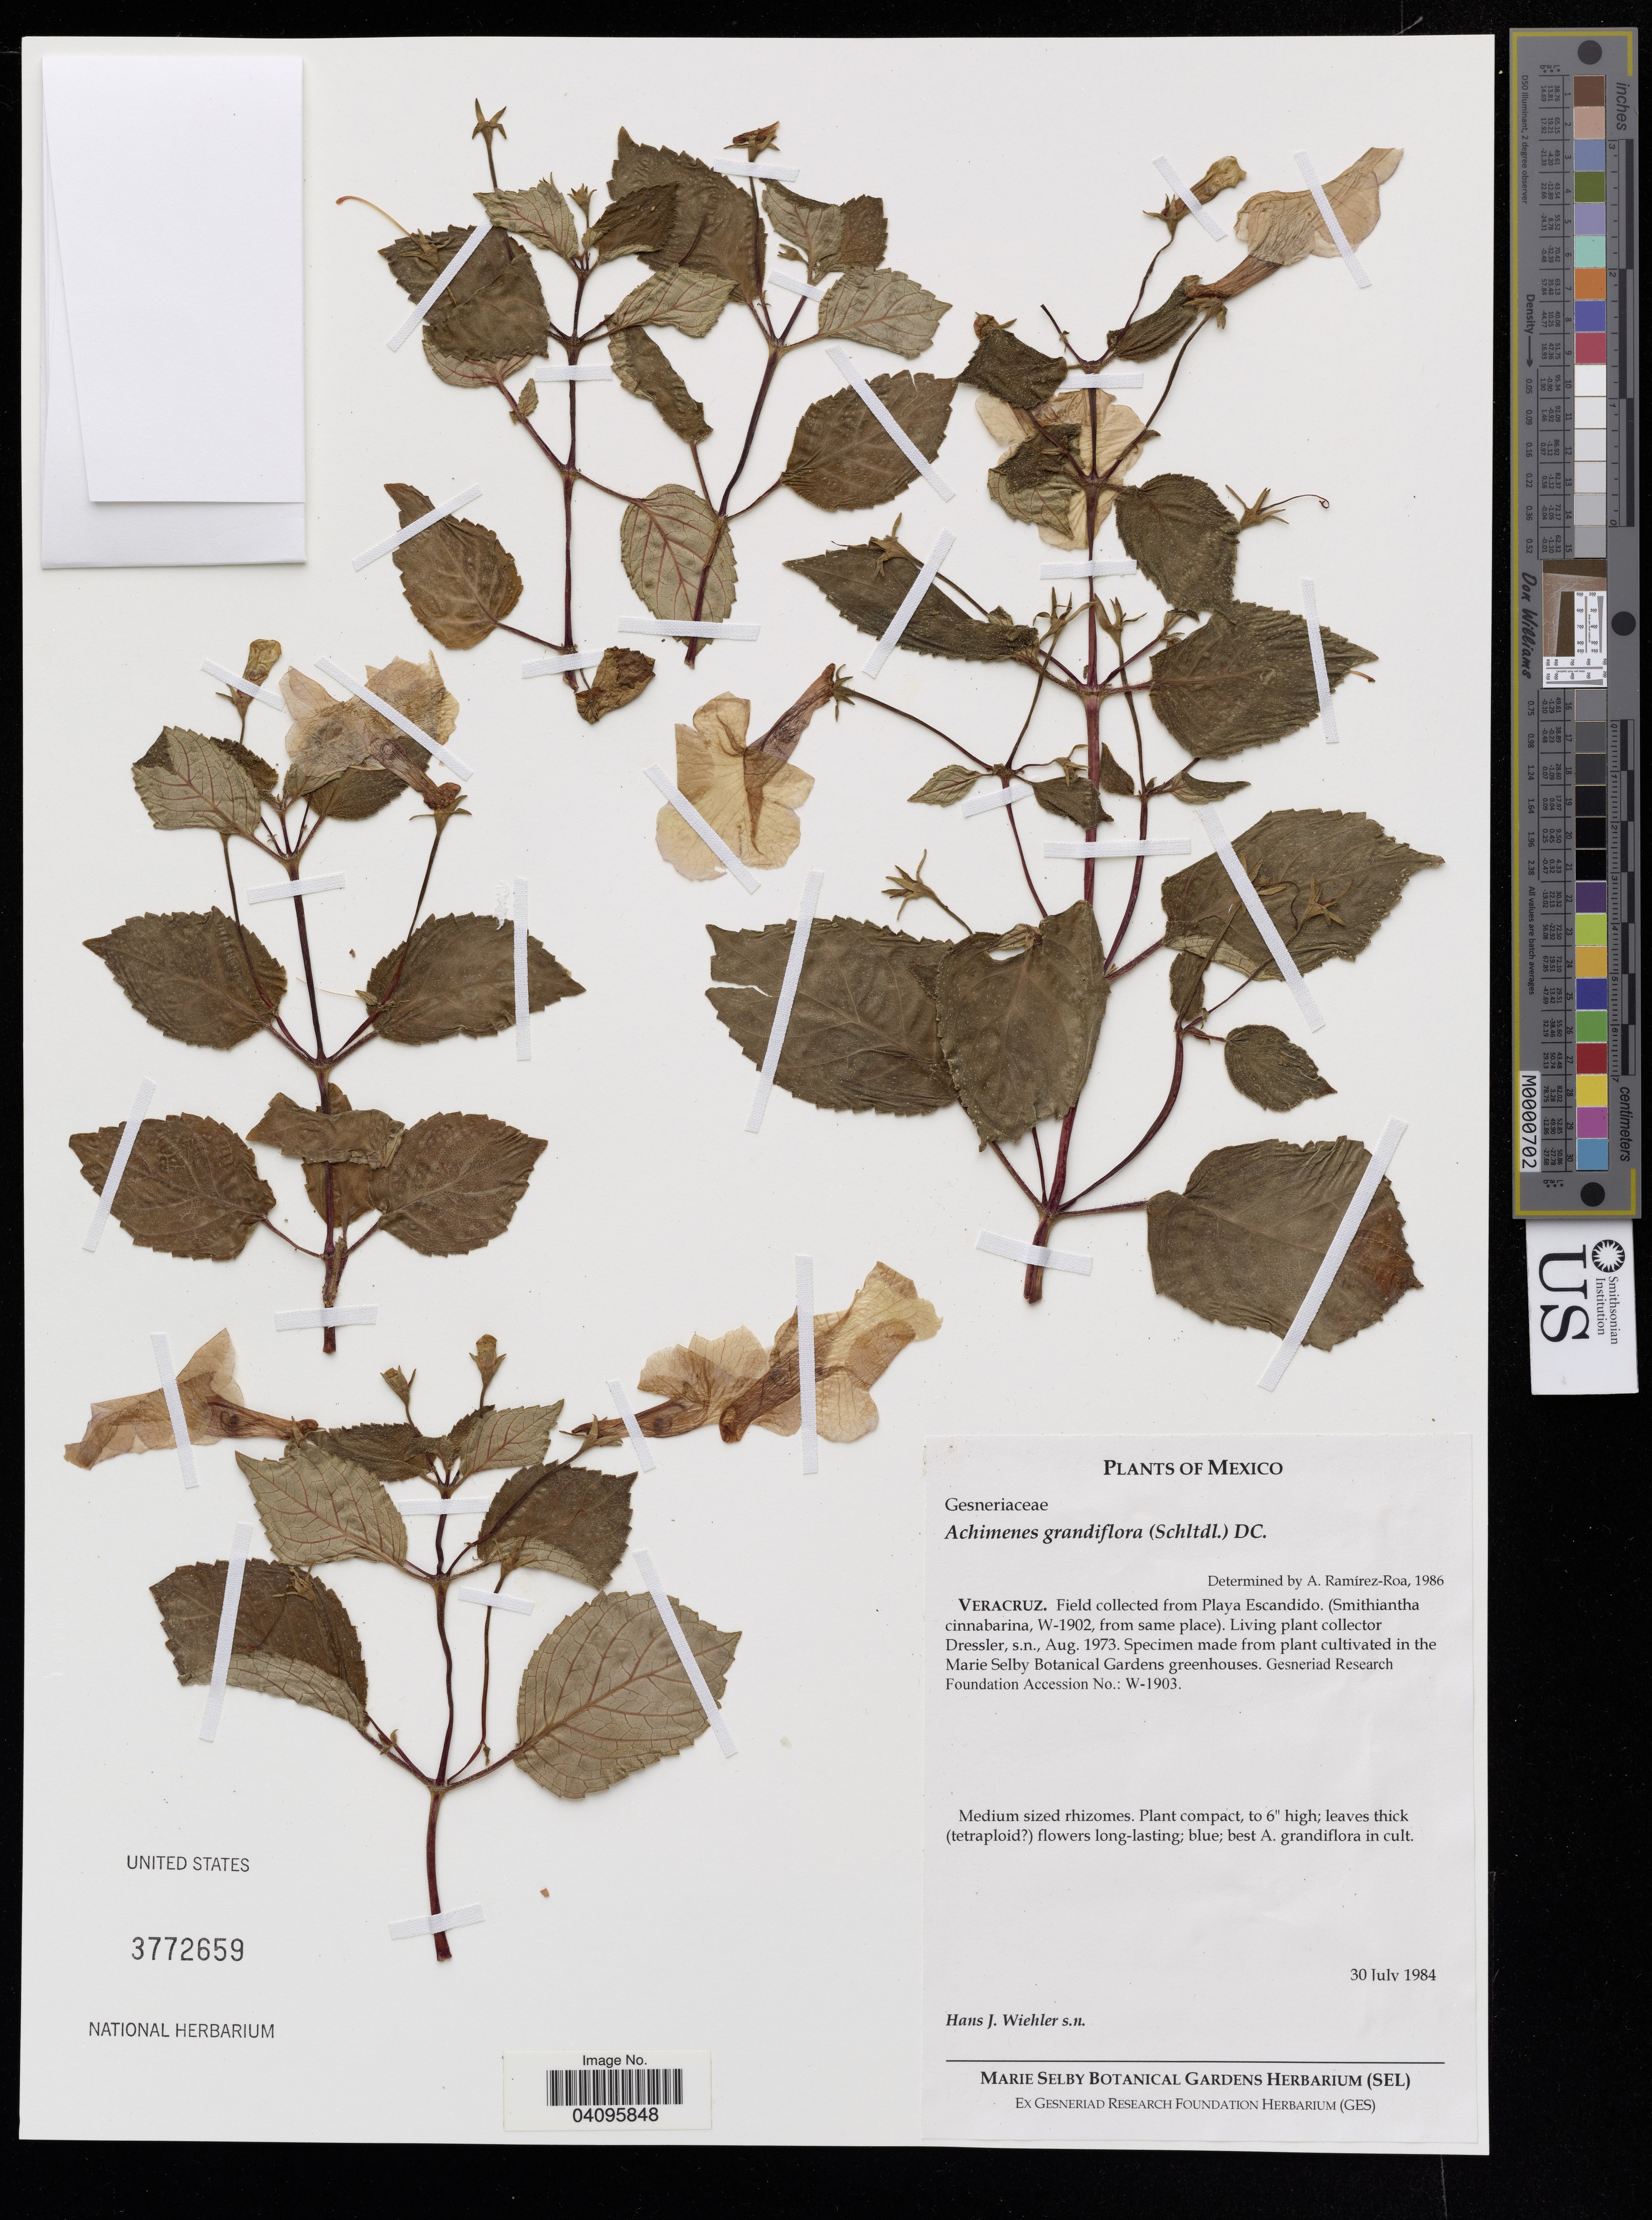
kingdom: Plantae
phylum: Tracheophyta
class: Magnoliopsida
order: Lamiales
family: Gesneriaceae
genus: Achimenes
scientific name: Achimenes grandiflora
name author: (Schiede) DC.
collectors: H. J. Wiehler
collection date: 1984-07-30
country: Mexico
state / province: Veracruz Llave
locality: Field collected from Playa Escandido.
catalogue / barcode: US 3772659